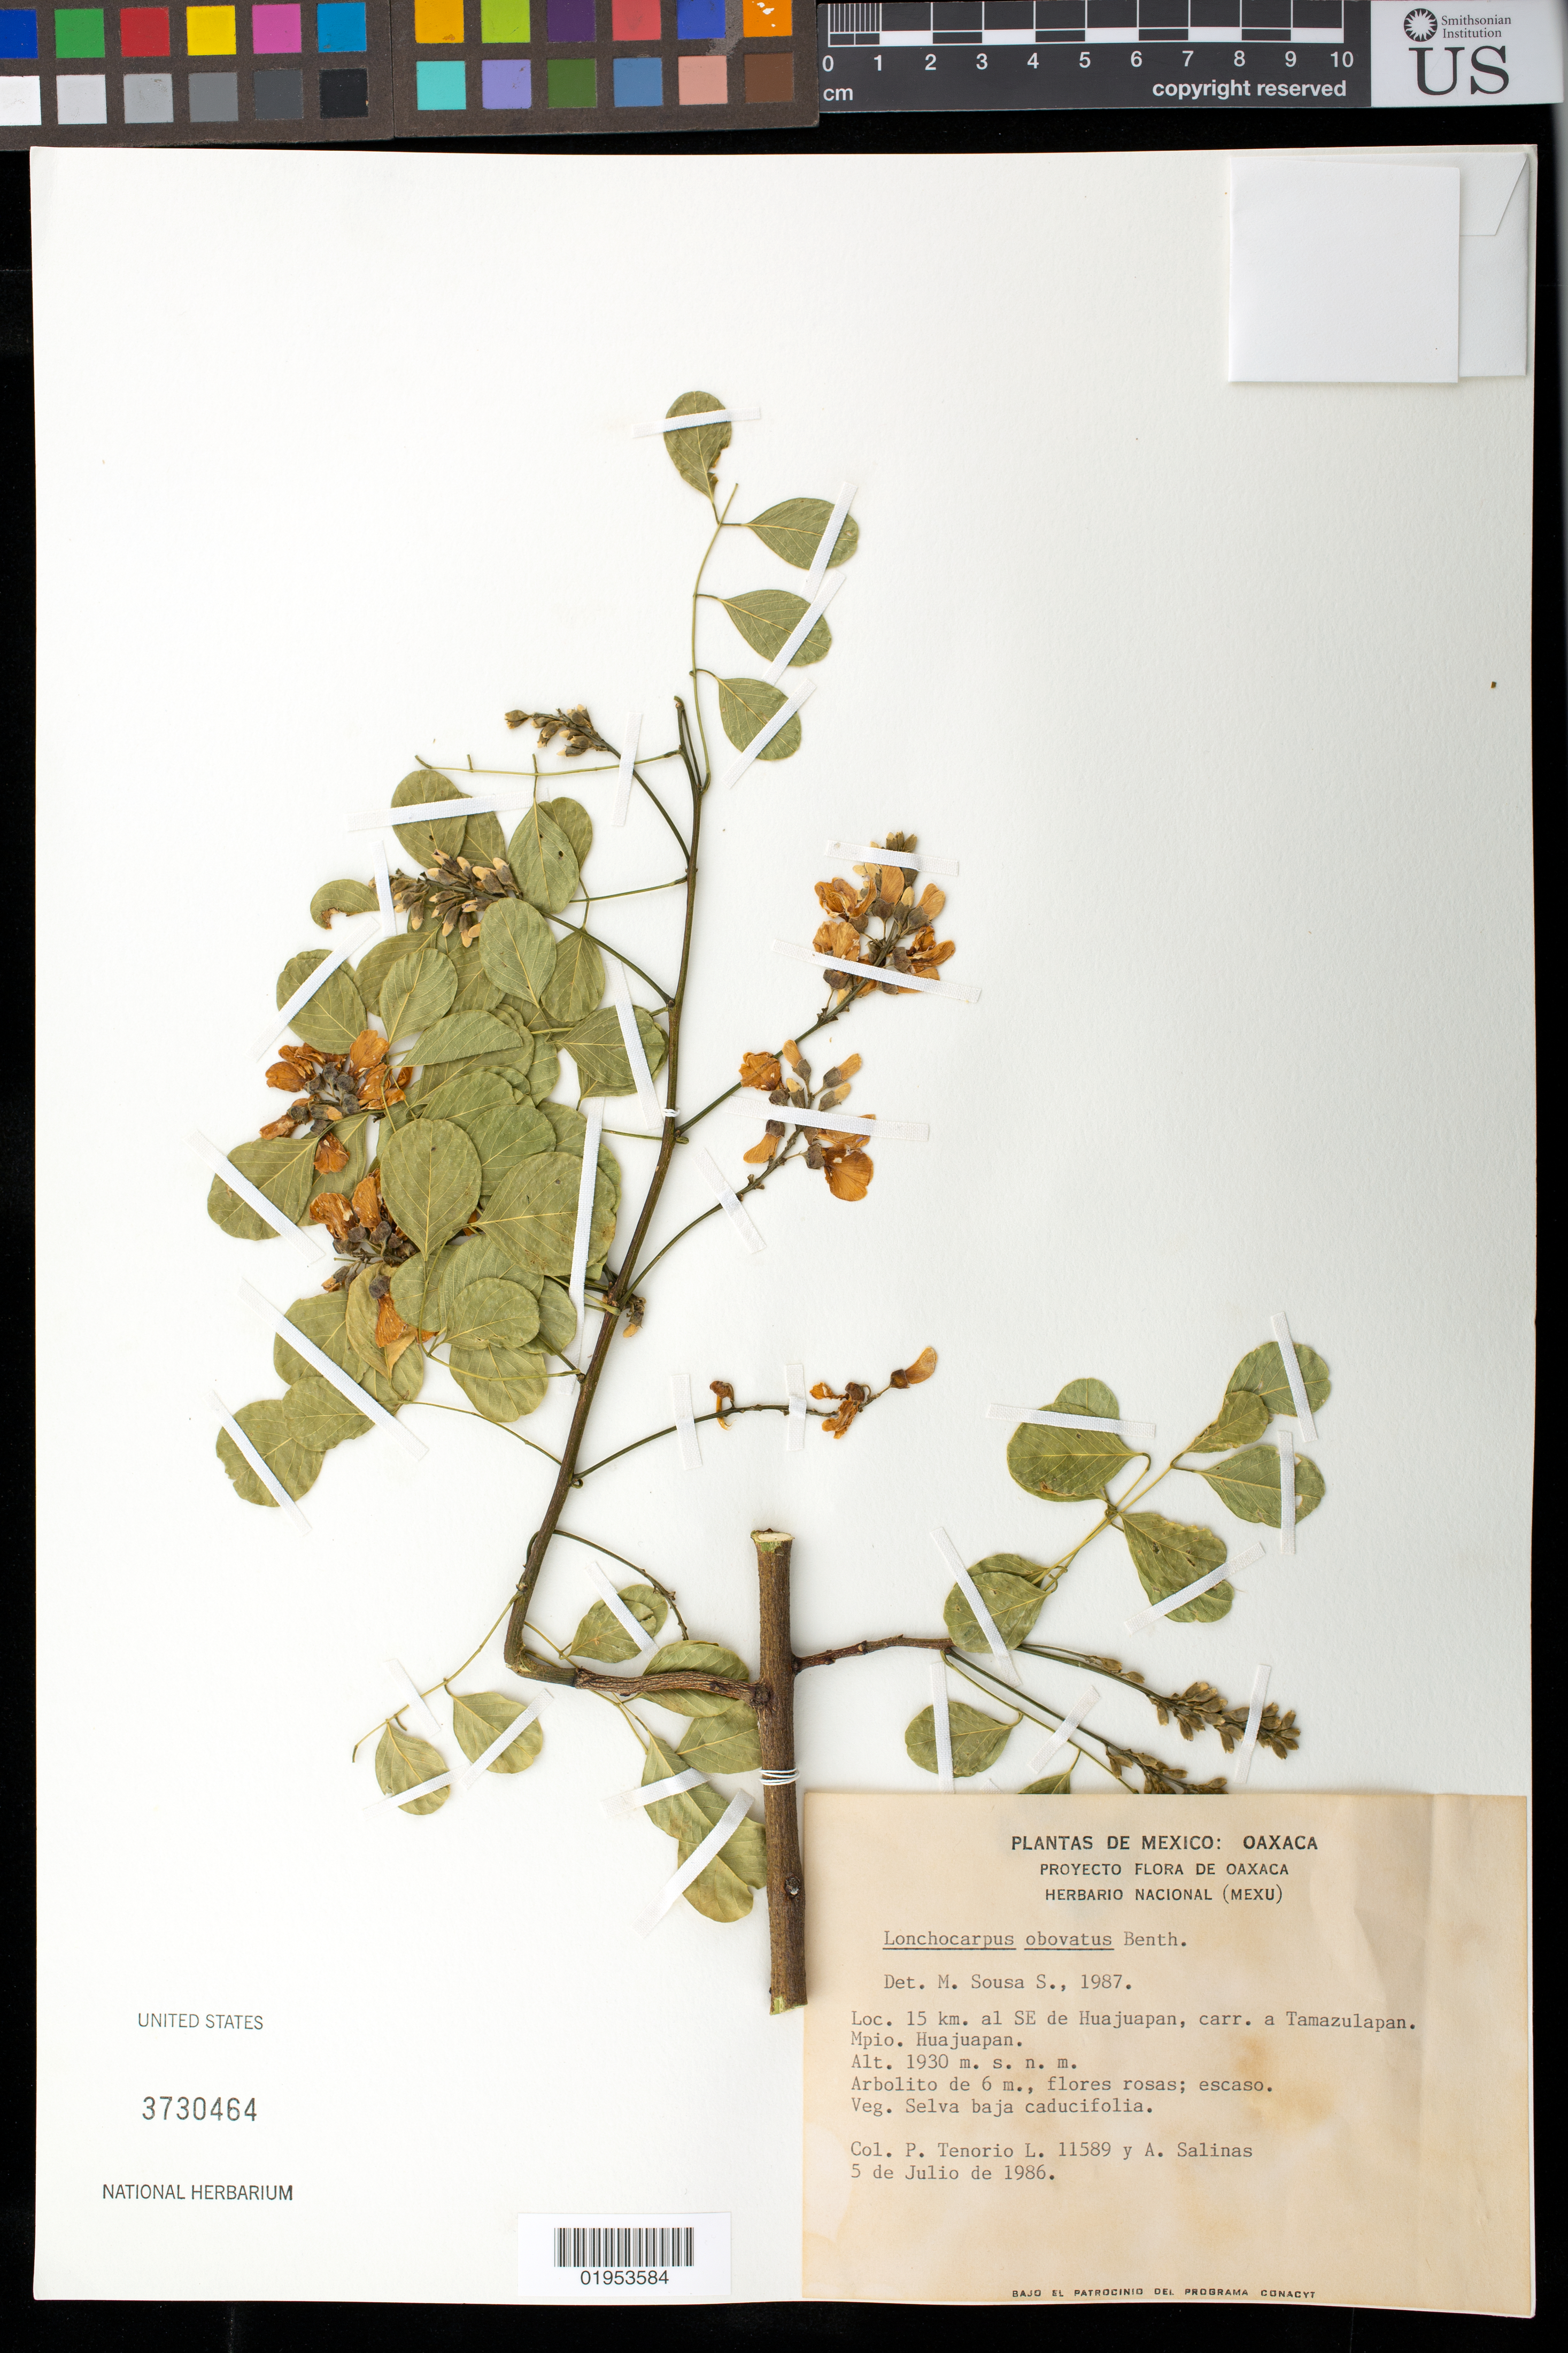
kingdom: Plantae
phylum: Tracheophyta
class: Magnoliopsida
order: Fabales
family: Fabaceae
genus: Lonchocarpus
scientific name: Lonchocarpus obovatus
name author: Benth.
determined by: Sousa S., Mario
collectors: P. Tenorio L. & A. Salinas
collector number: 11589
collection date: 1986-07-05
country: Mexico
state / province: Oaxaca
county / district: Huajuapan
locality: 15 km al SE de Huajuapan, carr. a Tamazulapan.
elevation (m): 1930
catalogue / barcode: US 3730464